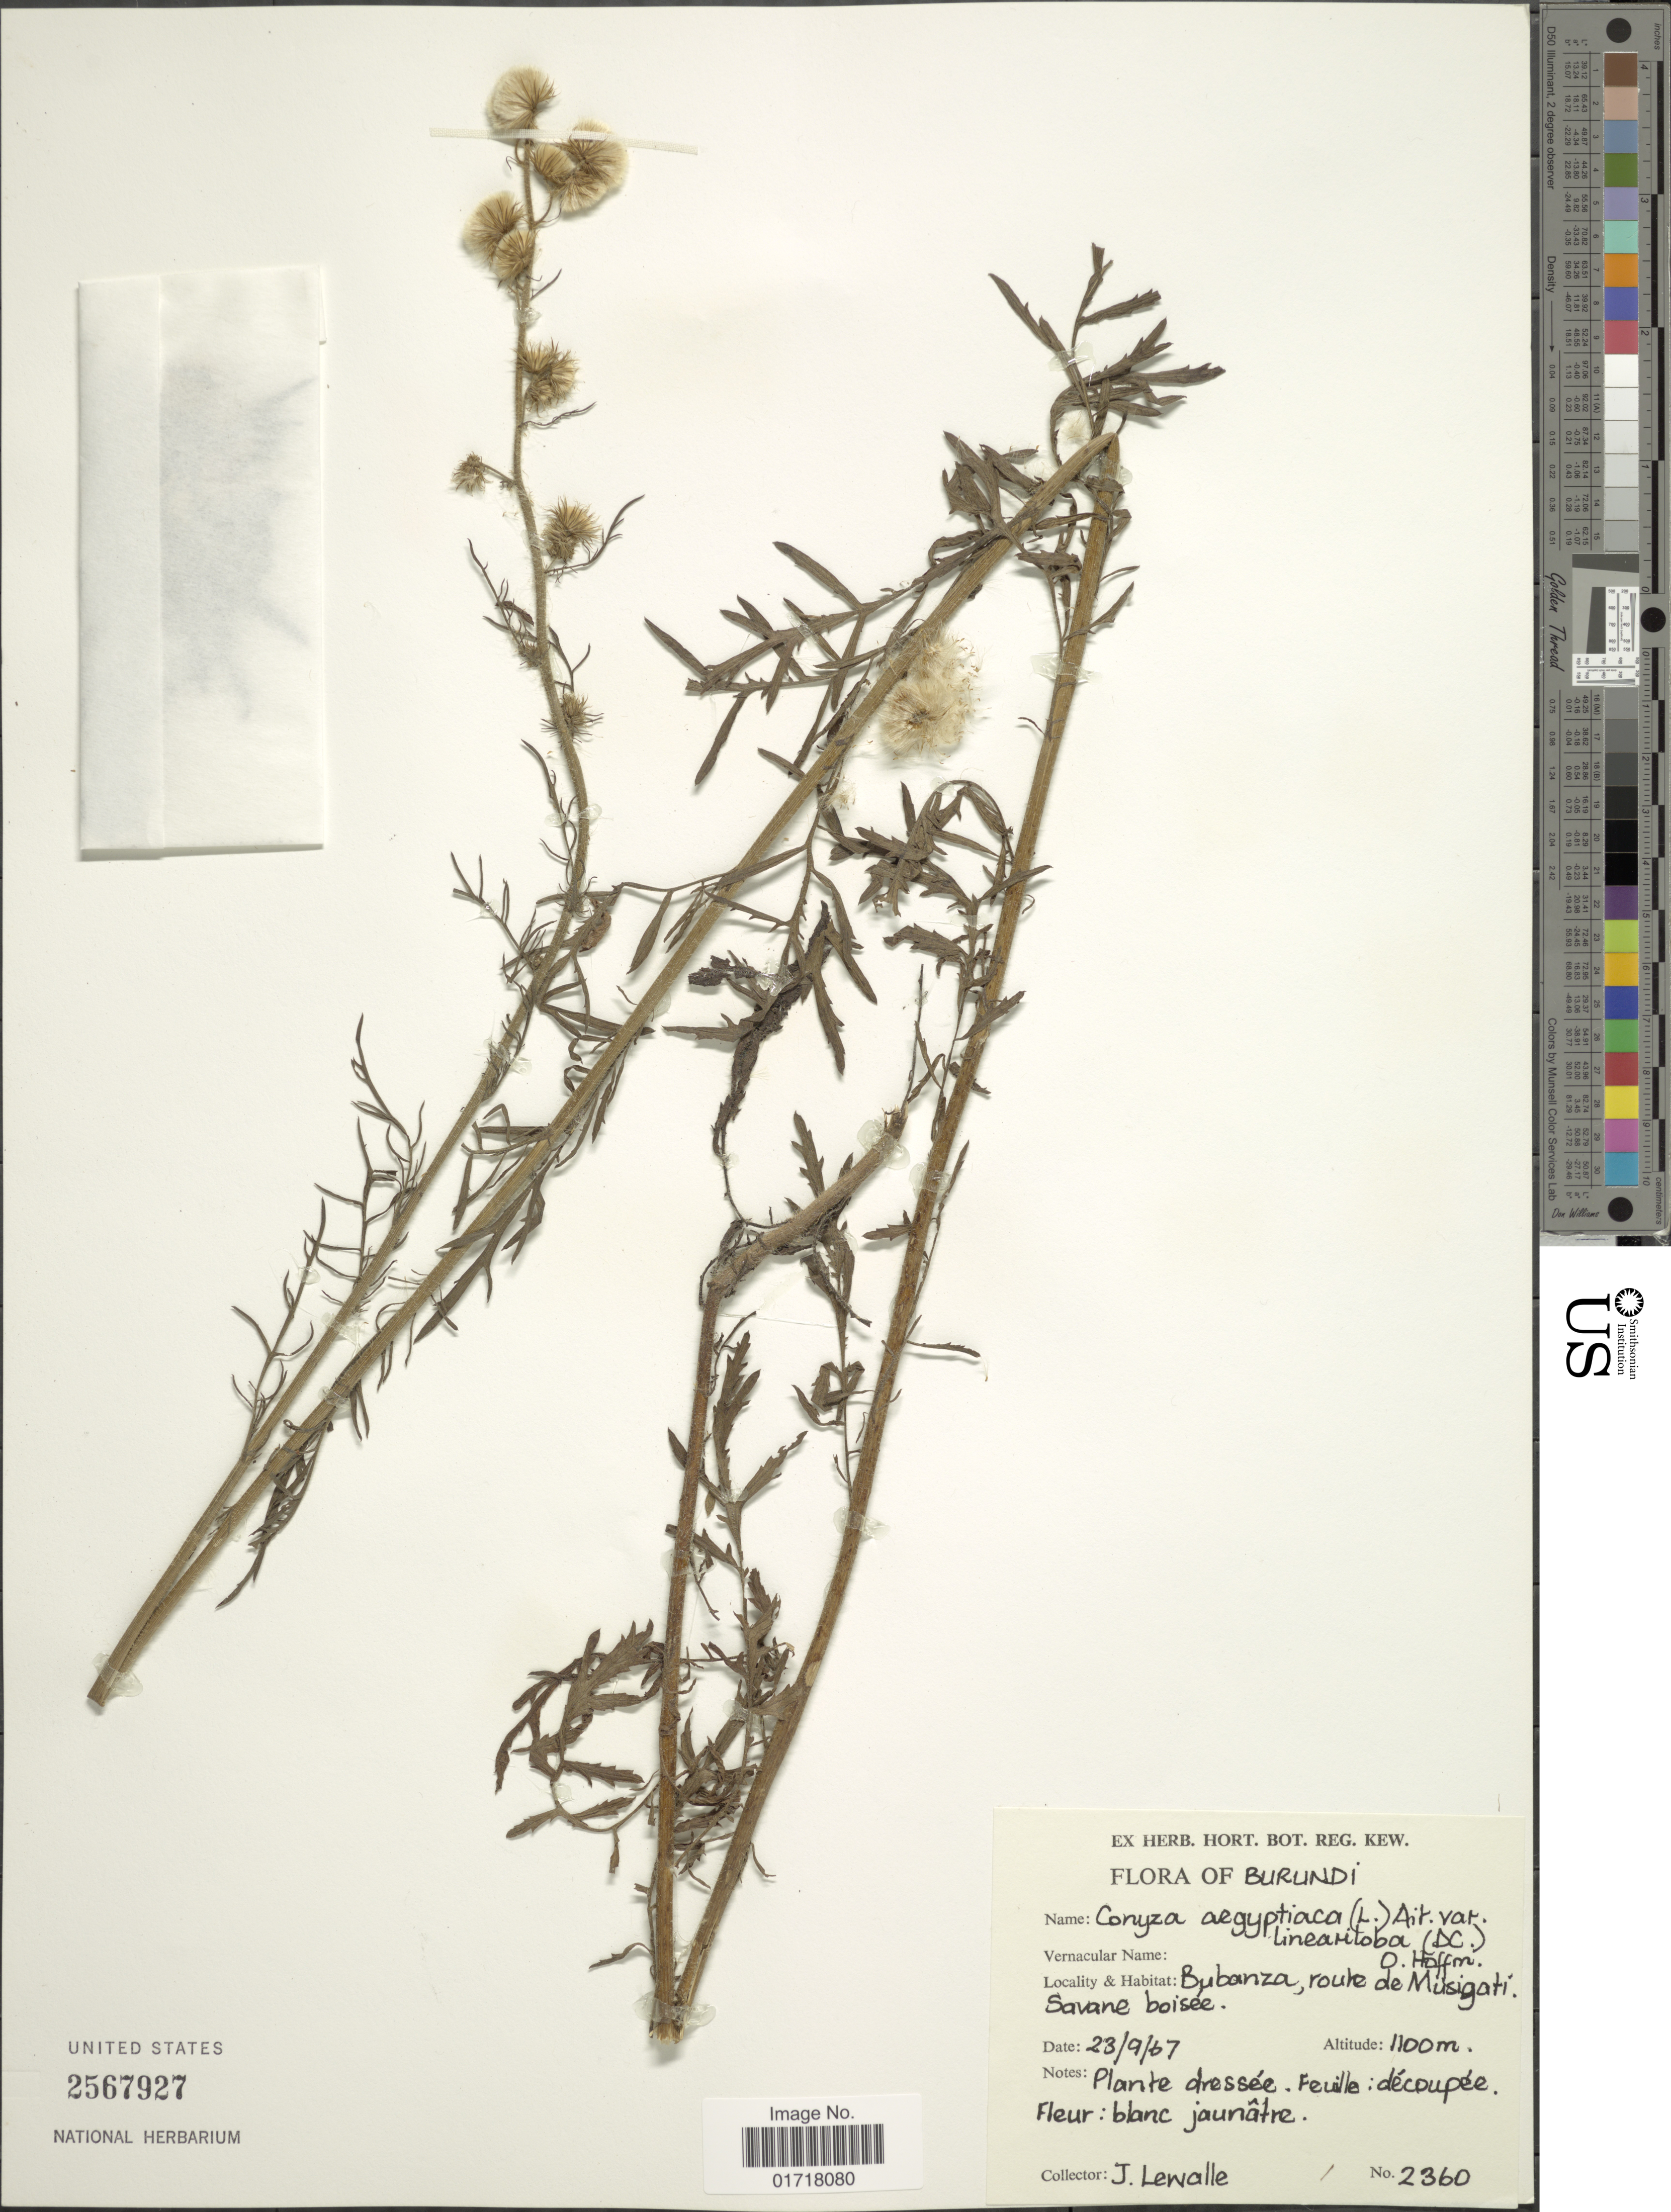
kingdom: Plantae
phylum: Tracheophyta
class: Magnoliopsida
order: Asterales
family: Asteraceae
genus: Conyza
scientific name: Conyza aegyptiaca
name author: (L.) Aiton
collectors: J. Lewalle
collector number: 2360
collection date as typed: Transcribed d/m/y: 23/9/67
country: Burundi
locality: Bubanza, route de Musigati, Savane boisee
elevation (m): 1100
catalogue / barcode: US 2567927